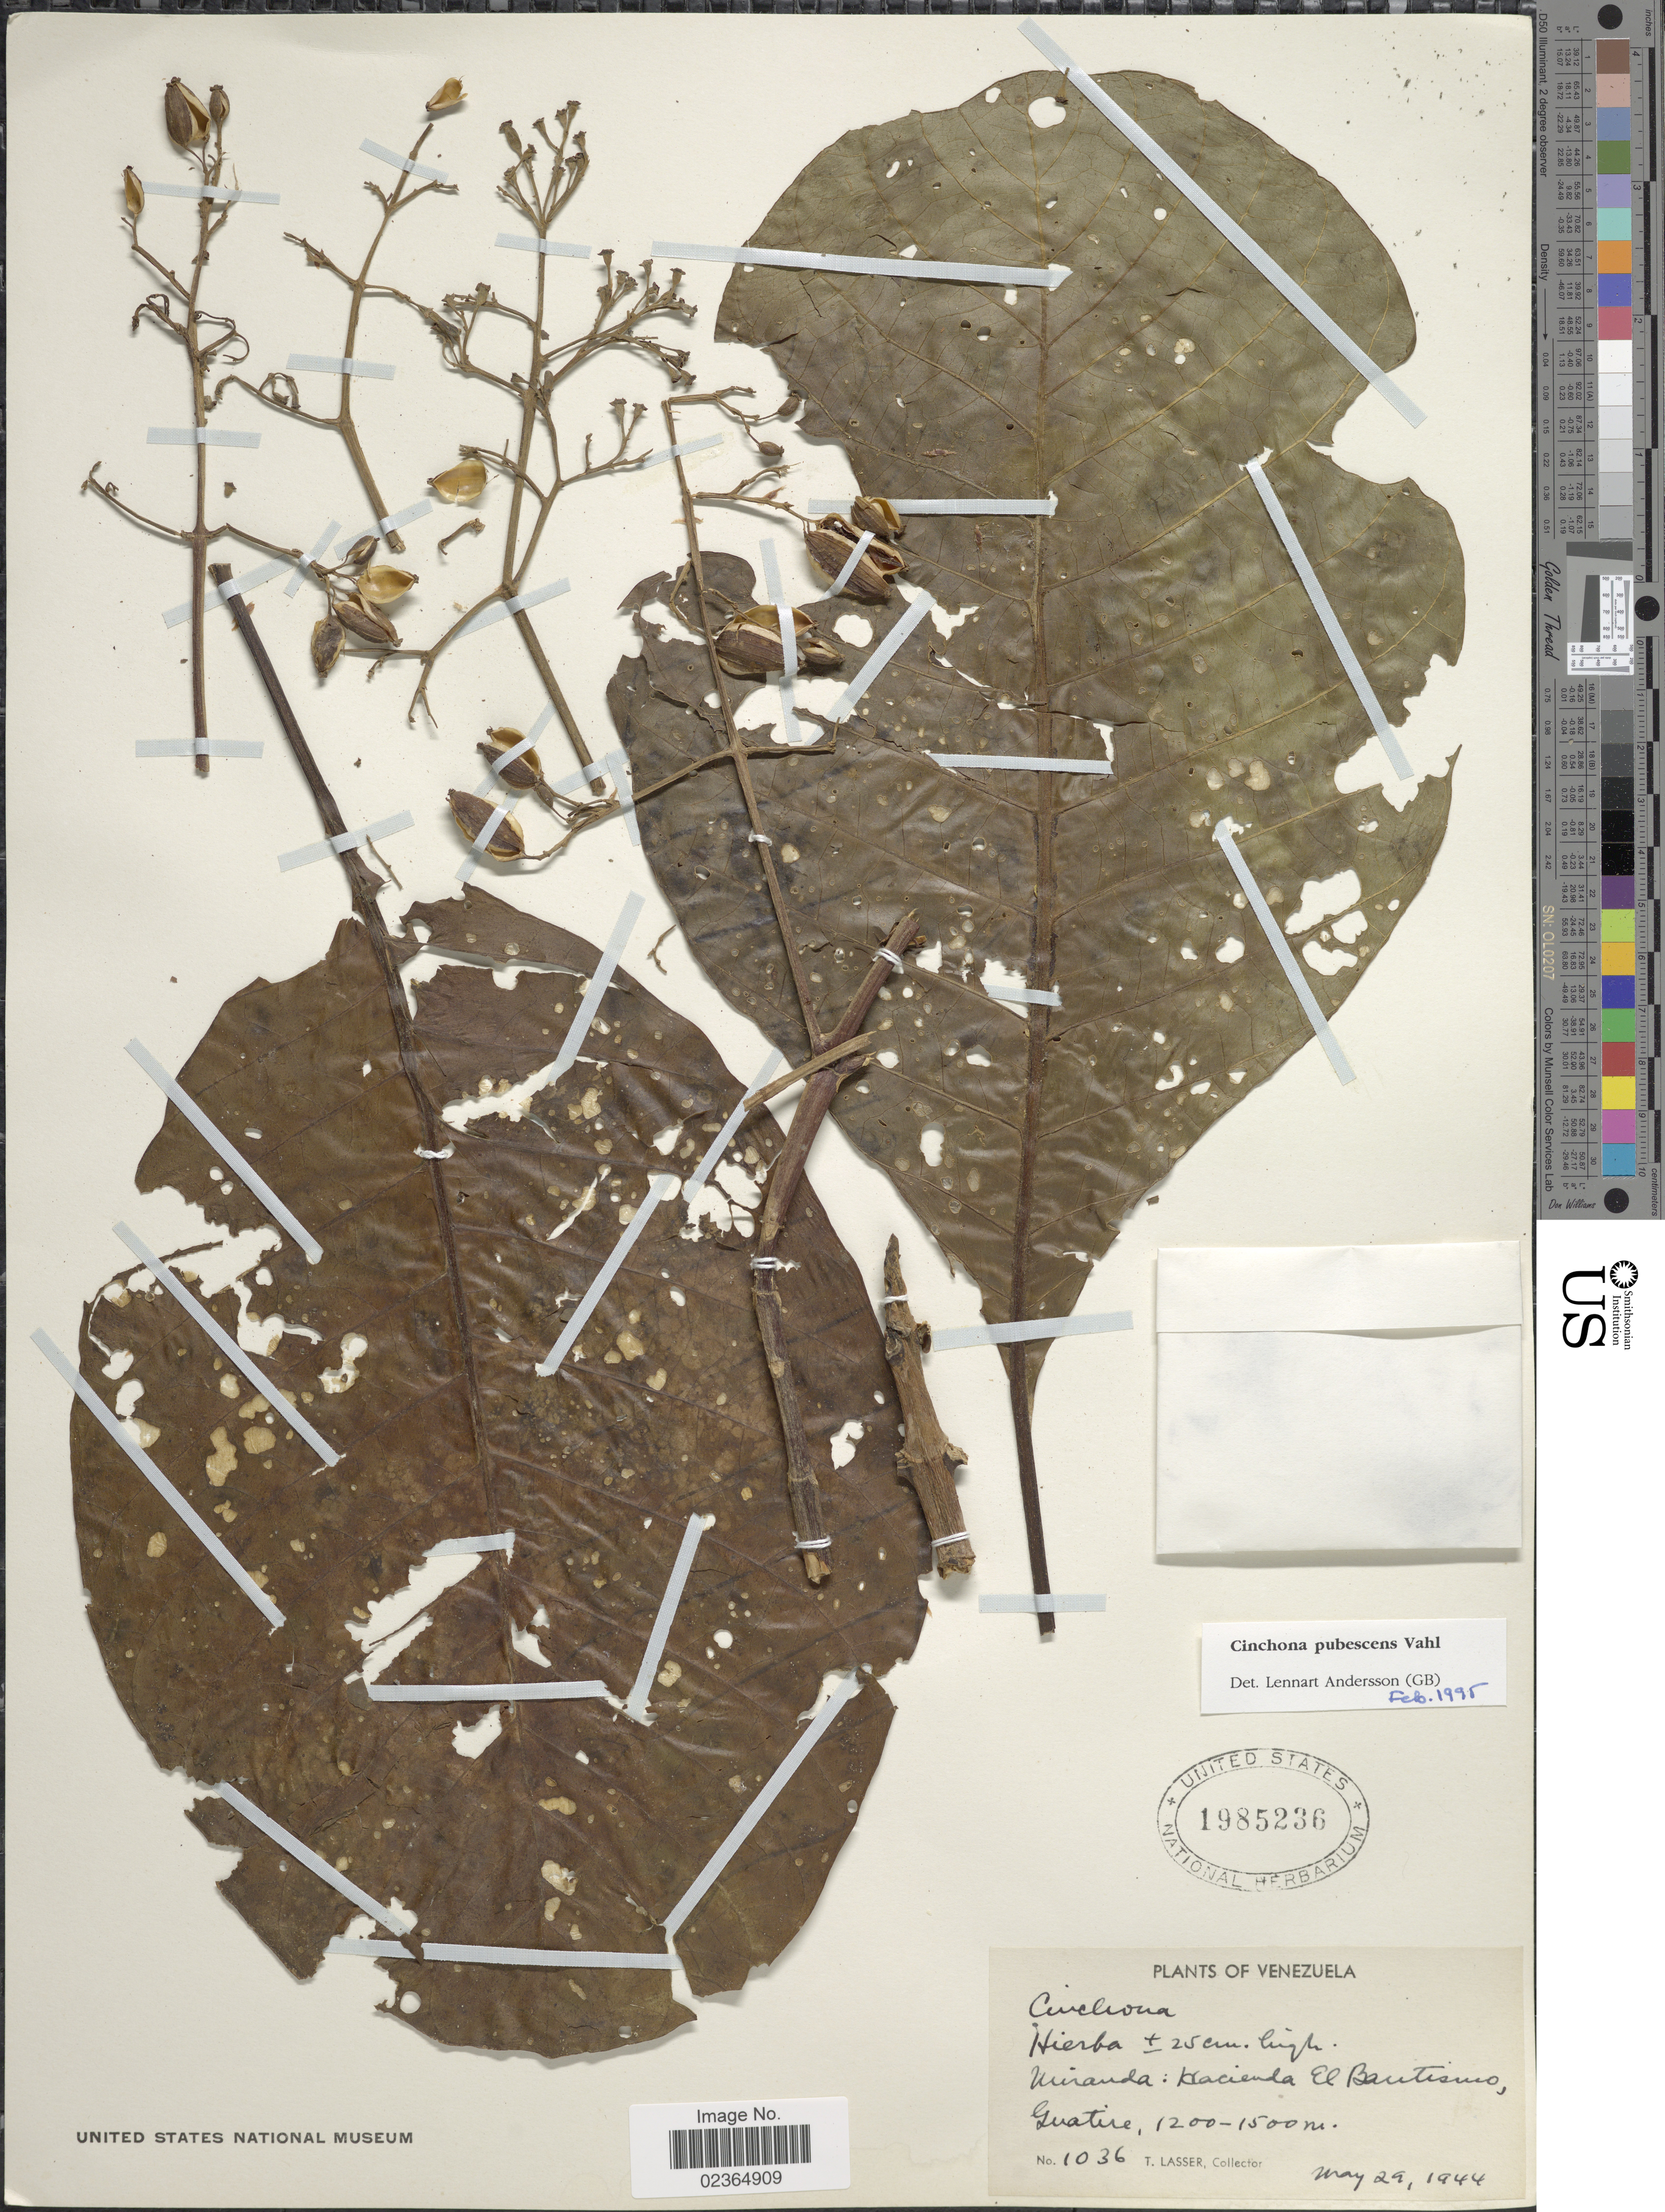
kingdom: Plantae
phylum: Tracheophyta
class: Magnoliopsida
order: Gentianales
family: Rubiaceae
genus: Cinchona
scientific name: Cinchona pubescens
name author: Vahl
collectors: T. Lasser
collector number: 1036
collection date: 1944-05-29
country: Venezuela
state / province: Miranda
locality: Hacienda El Bautismo, Guatire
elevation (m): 1200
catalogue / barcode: US 1985236